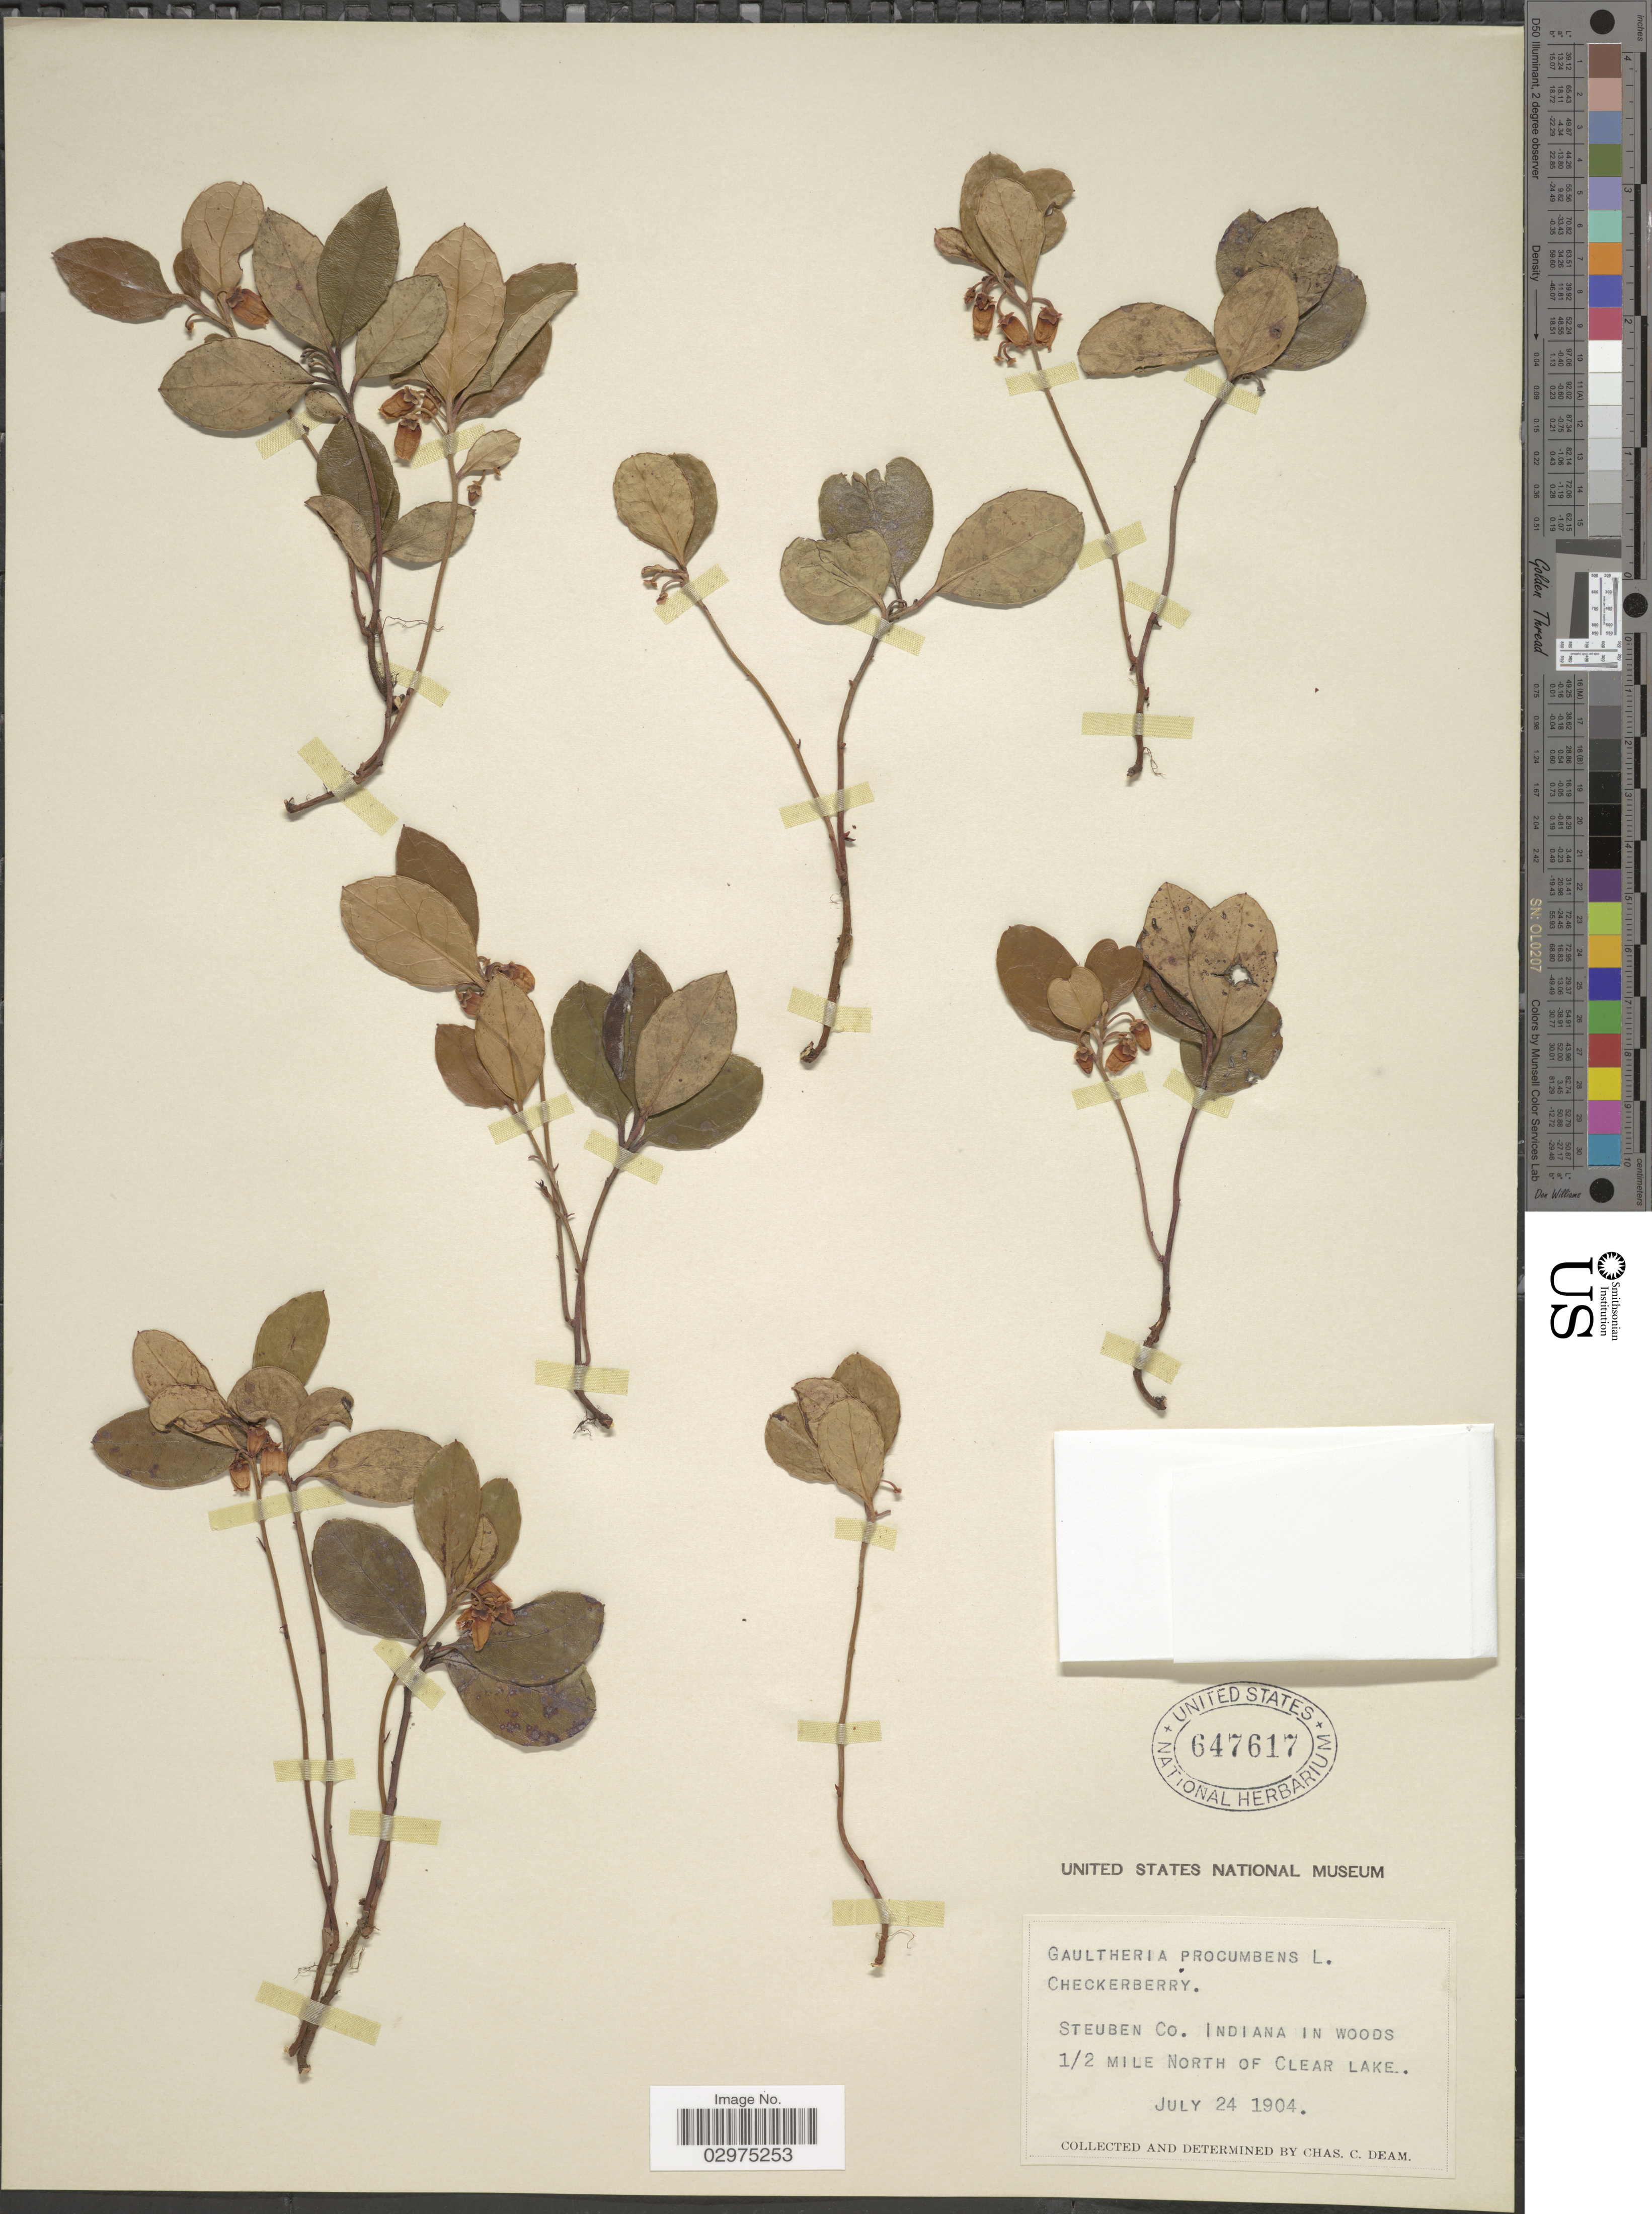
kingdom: Plantae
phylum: Tracheophyta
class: Magnoliopsida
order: Ericales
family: Ericaceae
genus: Gaultheria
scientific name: Gaultheria procumbens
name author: L.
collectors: C. C. Deam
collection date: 1904-07-24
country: United States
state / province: Indiana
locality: Steuben Co. 1/2 mile North of Clear Lake.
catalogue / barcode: US 647617